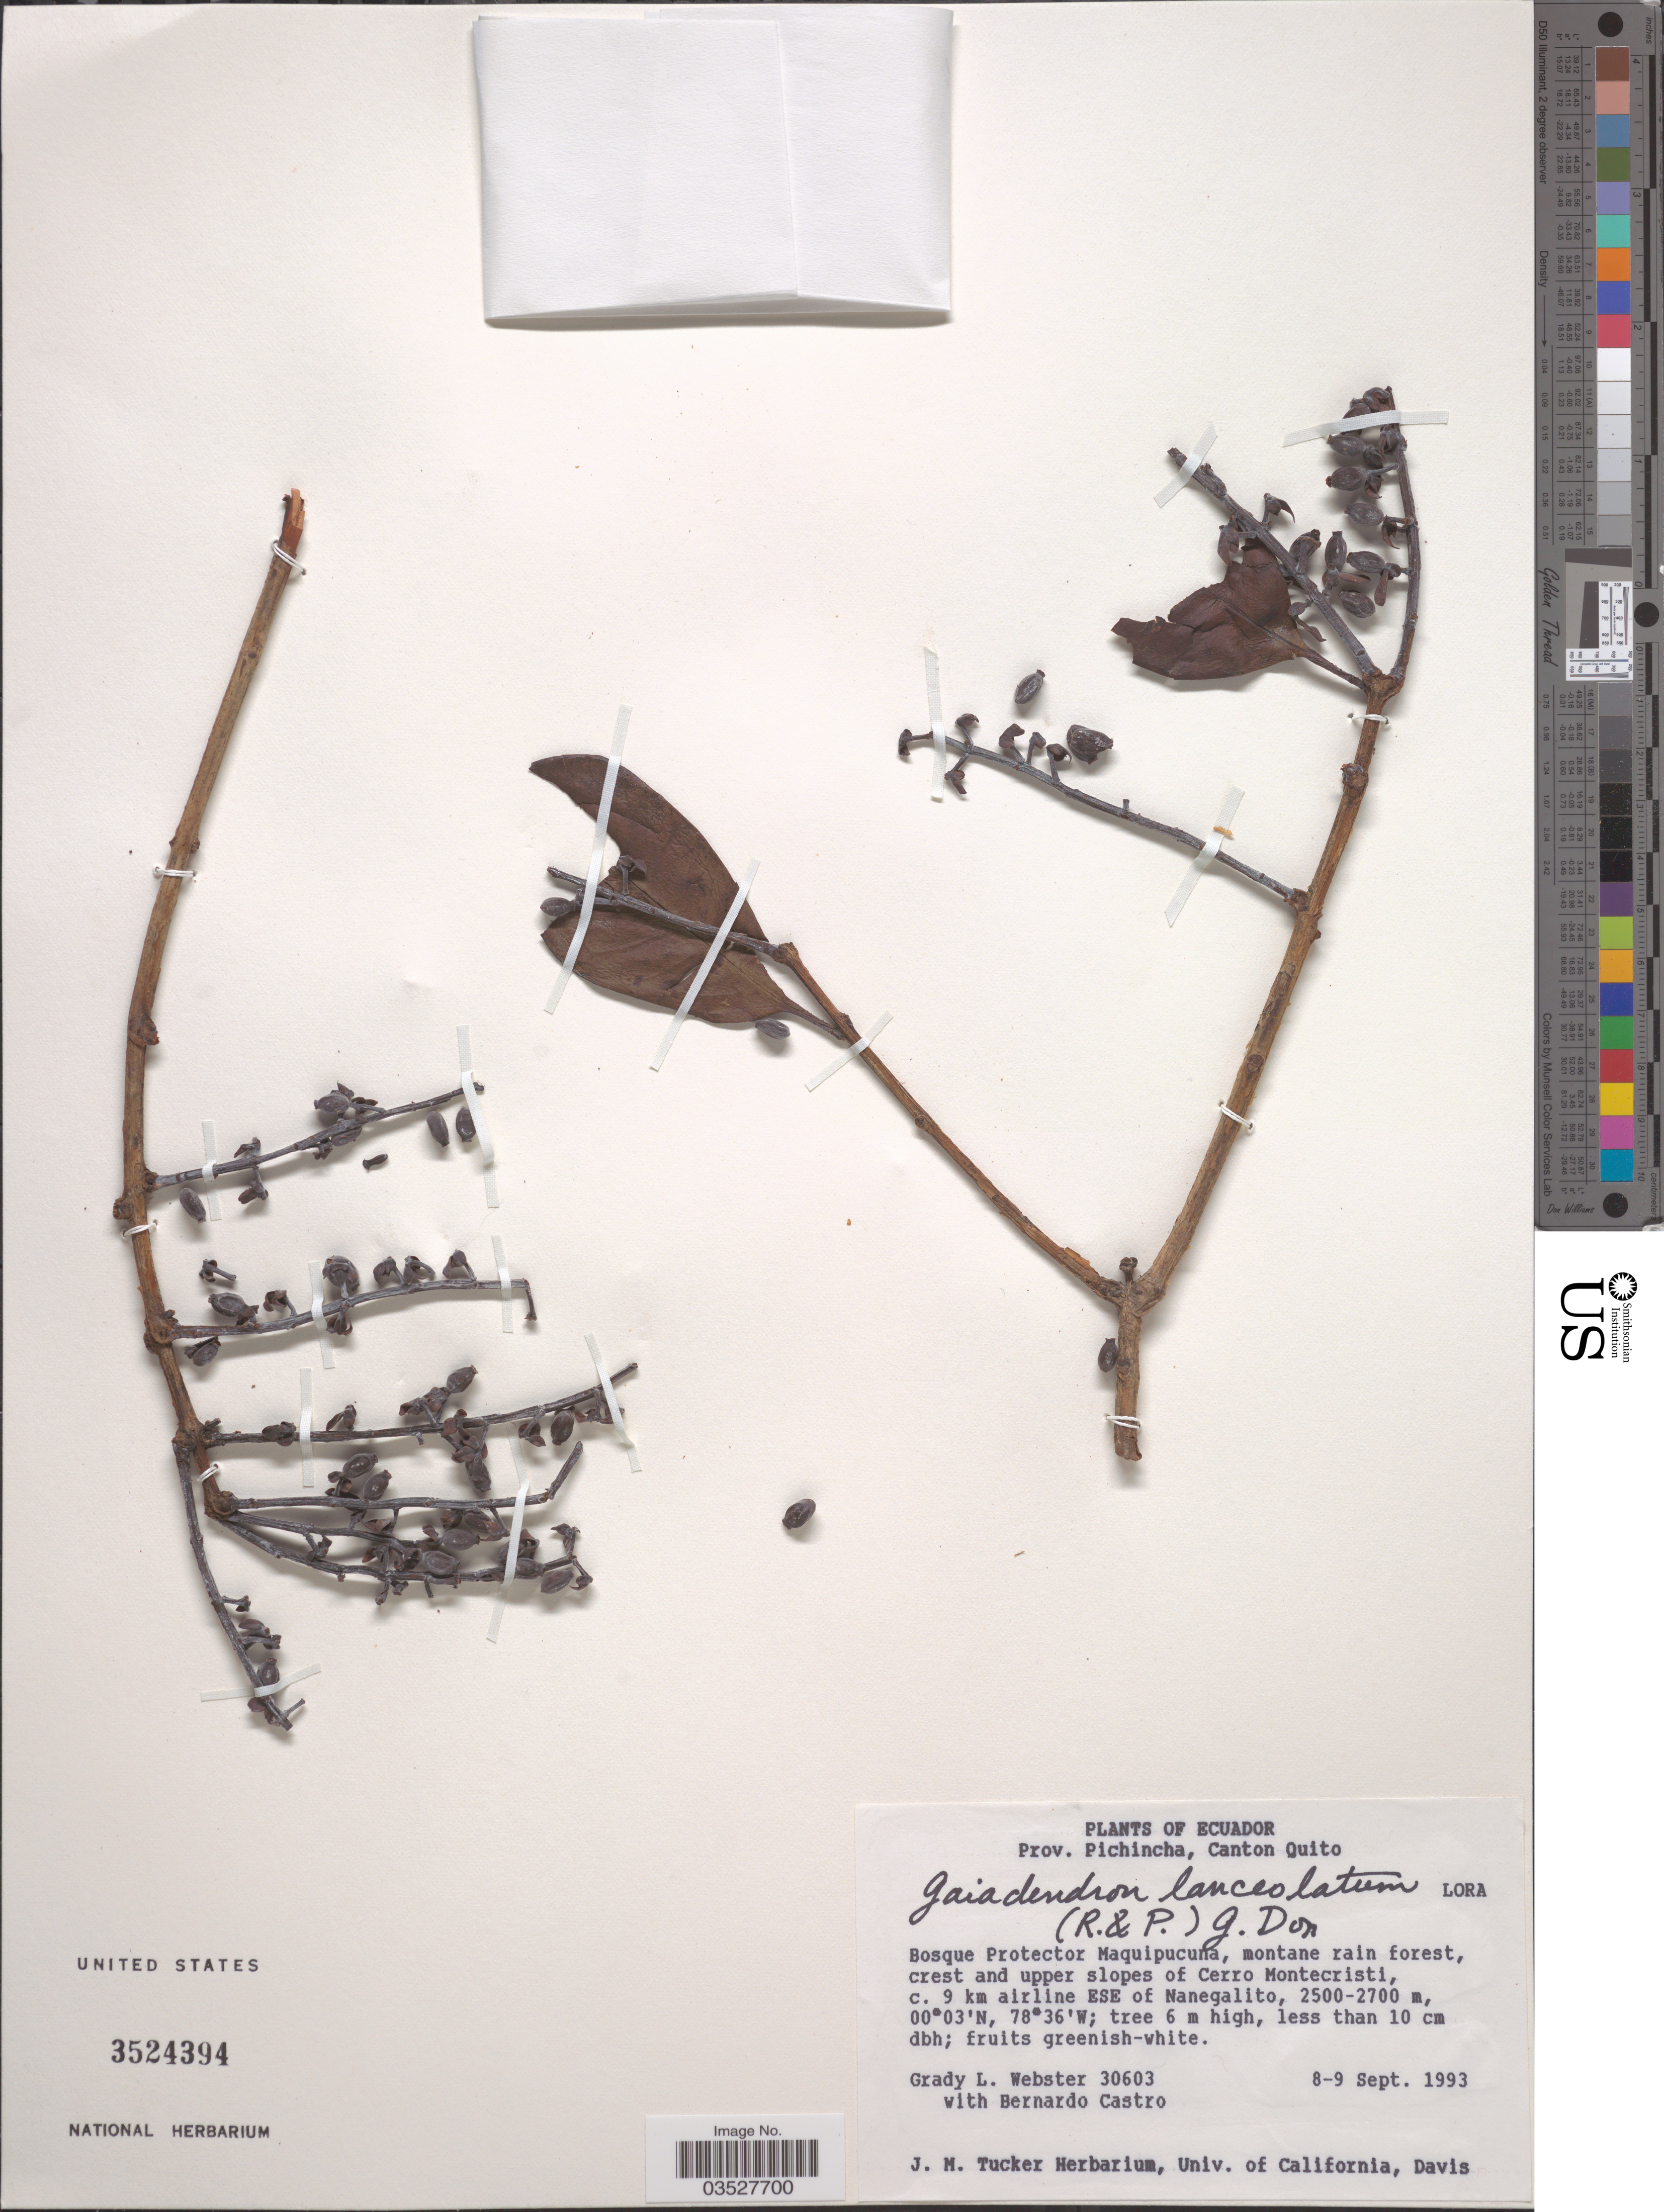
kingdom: Plantae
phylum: Tracheophyta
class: Magnoliopsida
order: Santalales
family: Loranthaceae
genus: Gaiadendron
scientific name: Gaiadendron punctatum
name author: (Ruiz & Pav.) G. Don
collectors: G. L. Webster & B. Castro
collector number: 30603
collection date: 1993-09-08/1993-09-09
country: Ecuador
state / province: Pichincha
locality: Canton Quito. Bosque Protector Maquipucuna, crest and upper slopes of Cerro Montecristi, c. 9 km airline ESE of Nanegalito.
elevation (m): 2500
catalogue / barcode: US 3524394